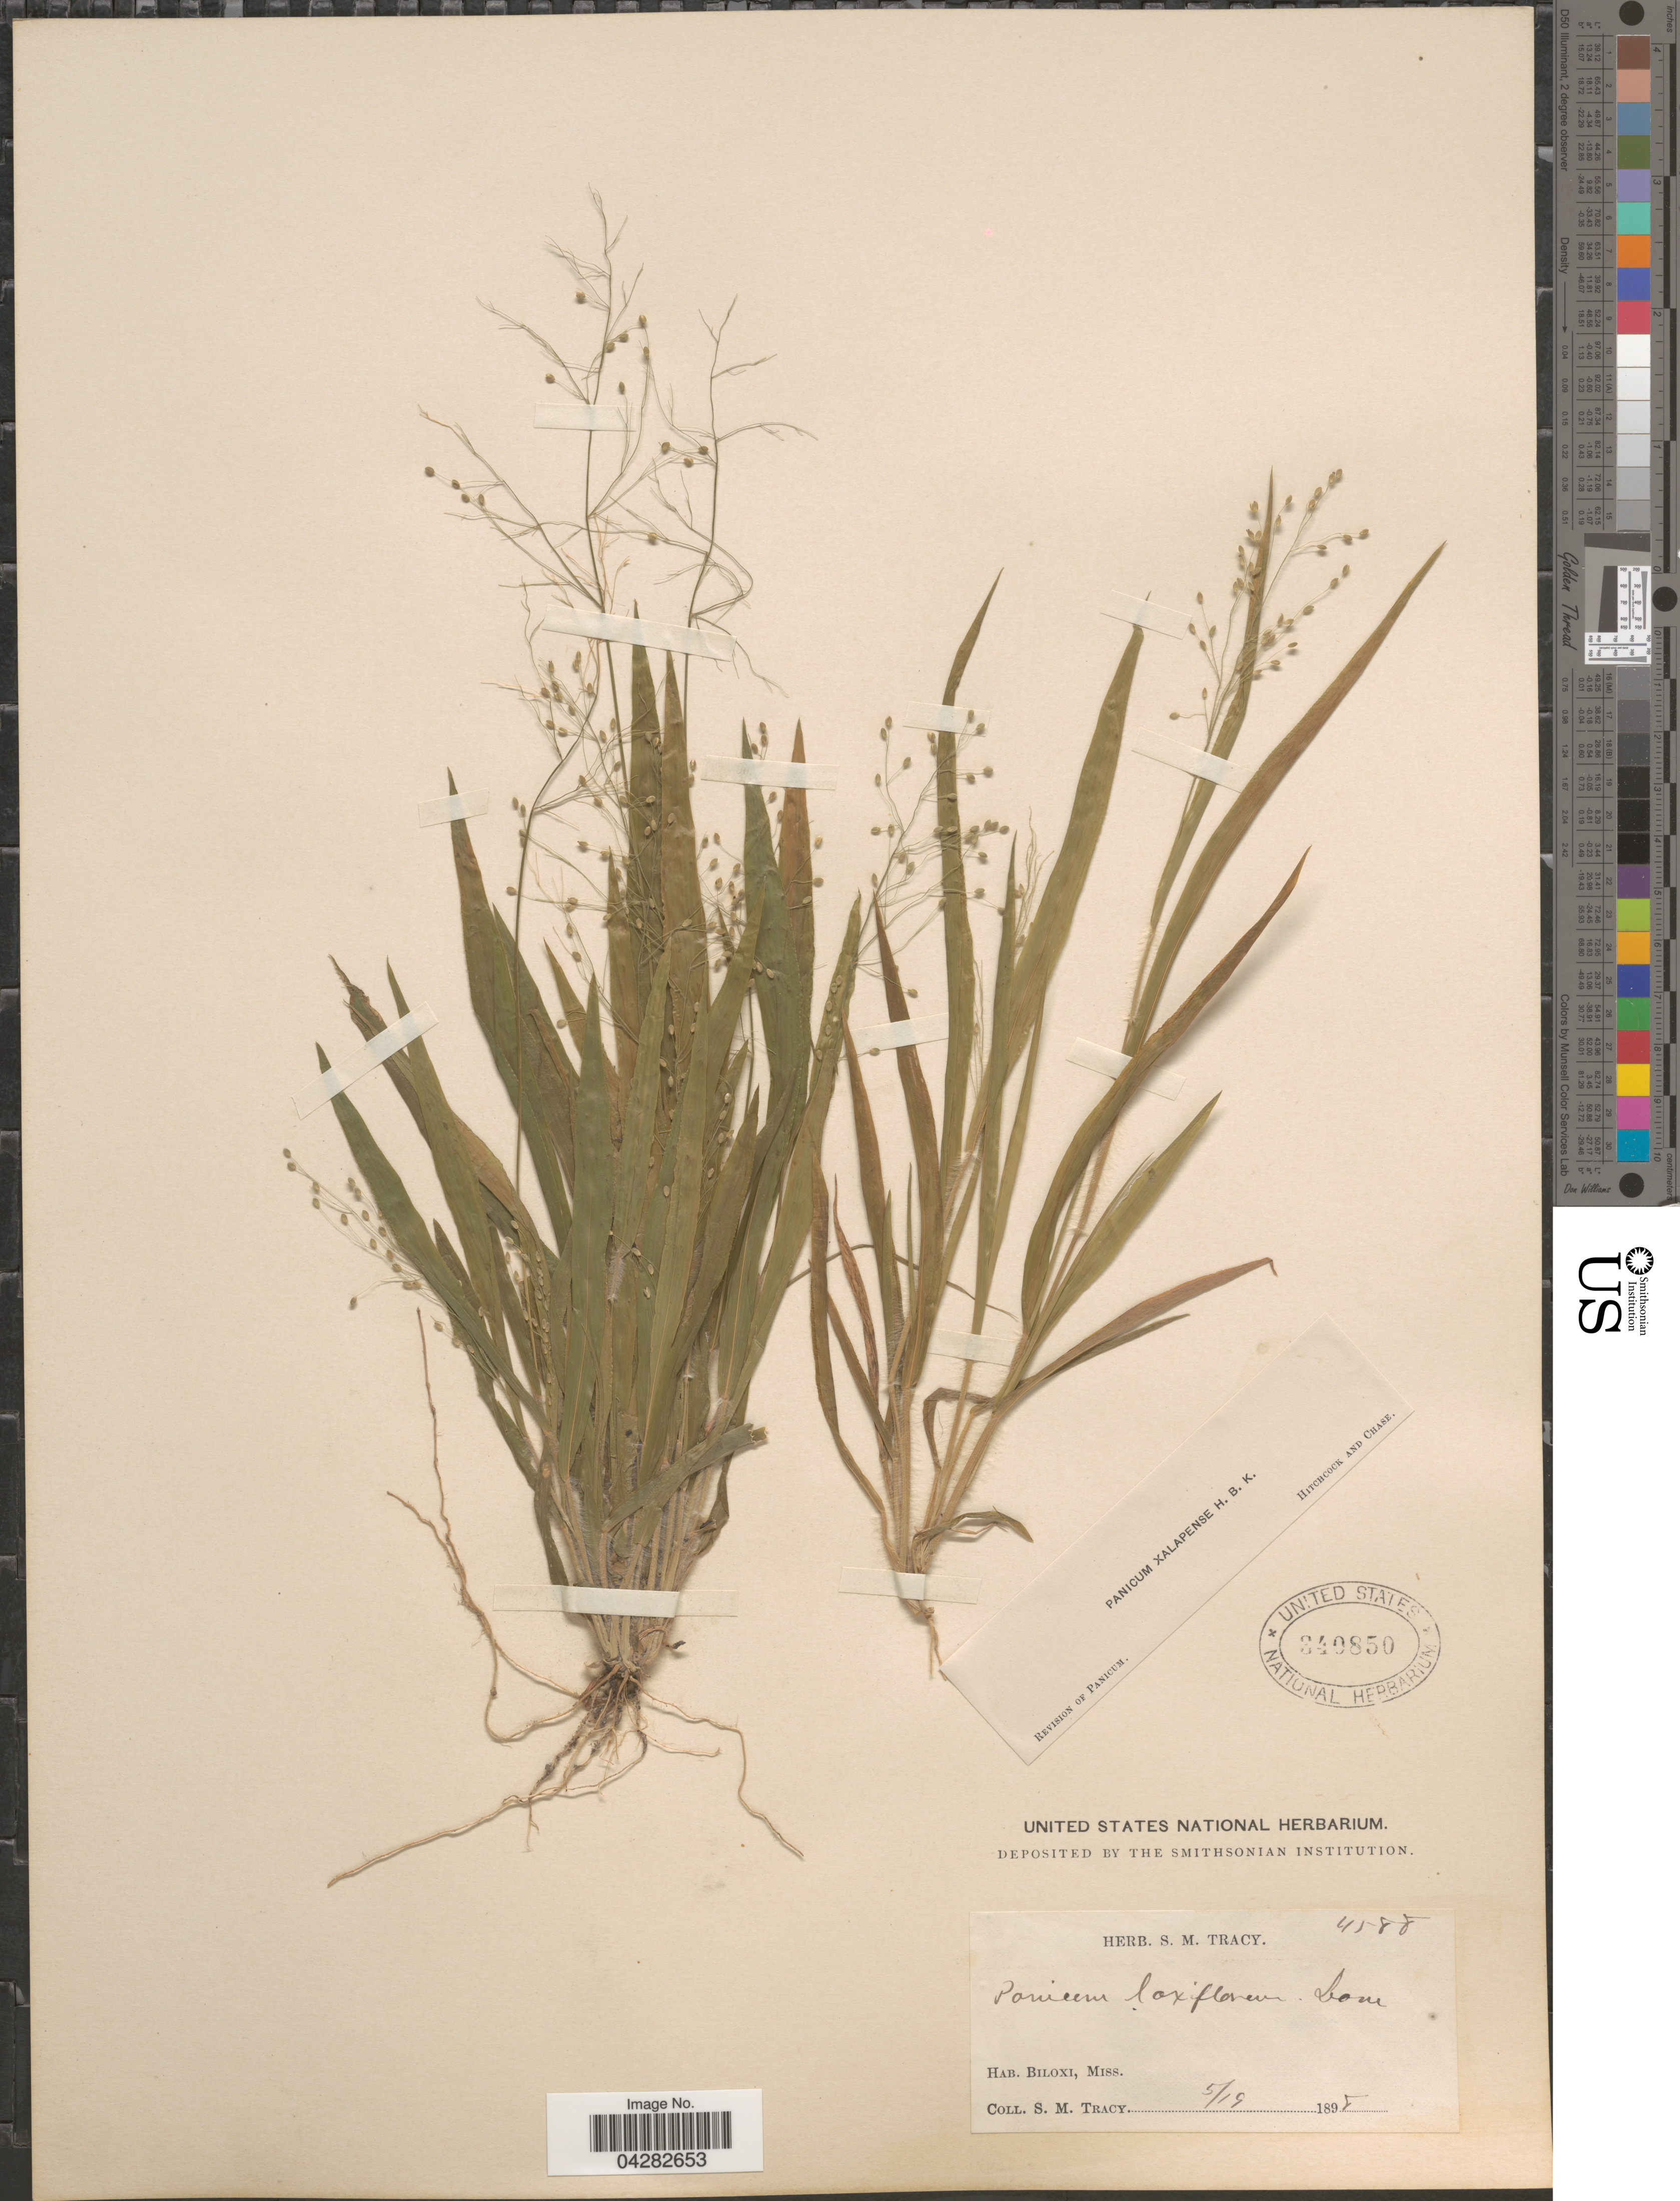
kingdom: Plantae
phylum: Tracheophyta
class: Liliopsida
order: Poales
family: Poaceae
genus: Dichanthelium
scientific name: Dichanthelium laxiflorum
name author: (Lam.) Gould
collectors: S. M. Tracy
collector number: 4588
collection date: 1898-05-19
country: United States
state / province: Mississippi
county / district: Harrison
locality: Biloxi.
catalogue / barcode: US 340850